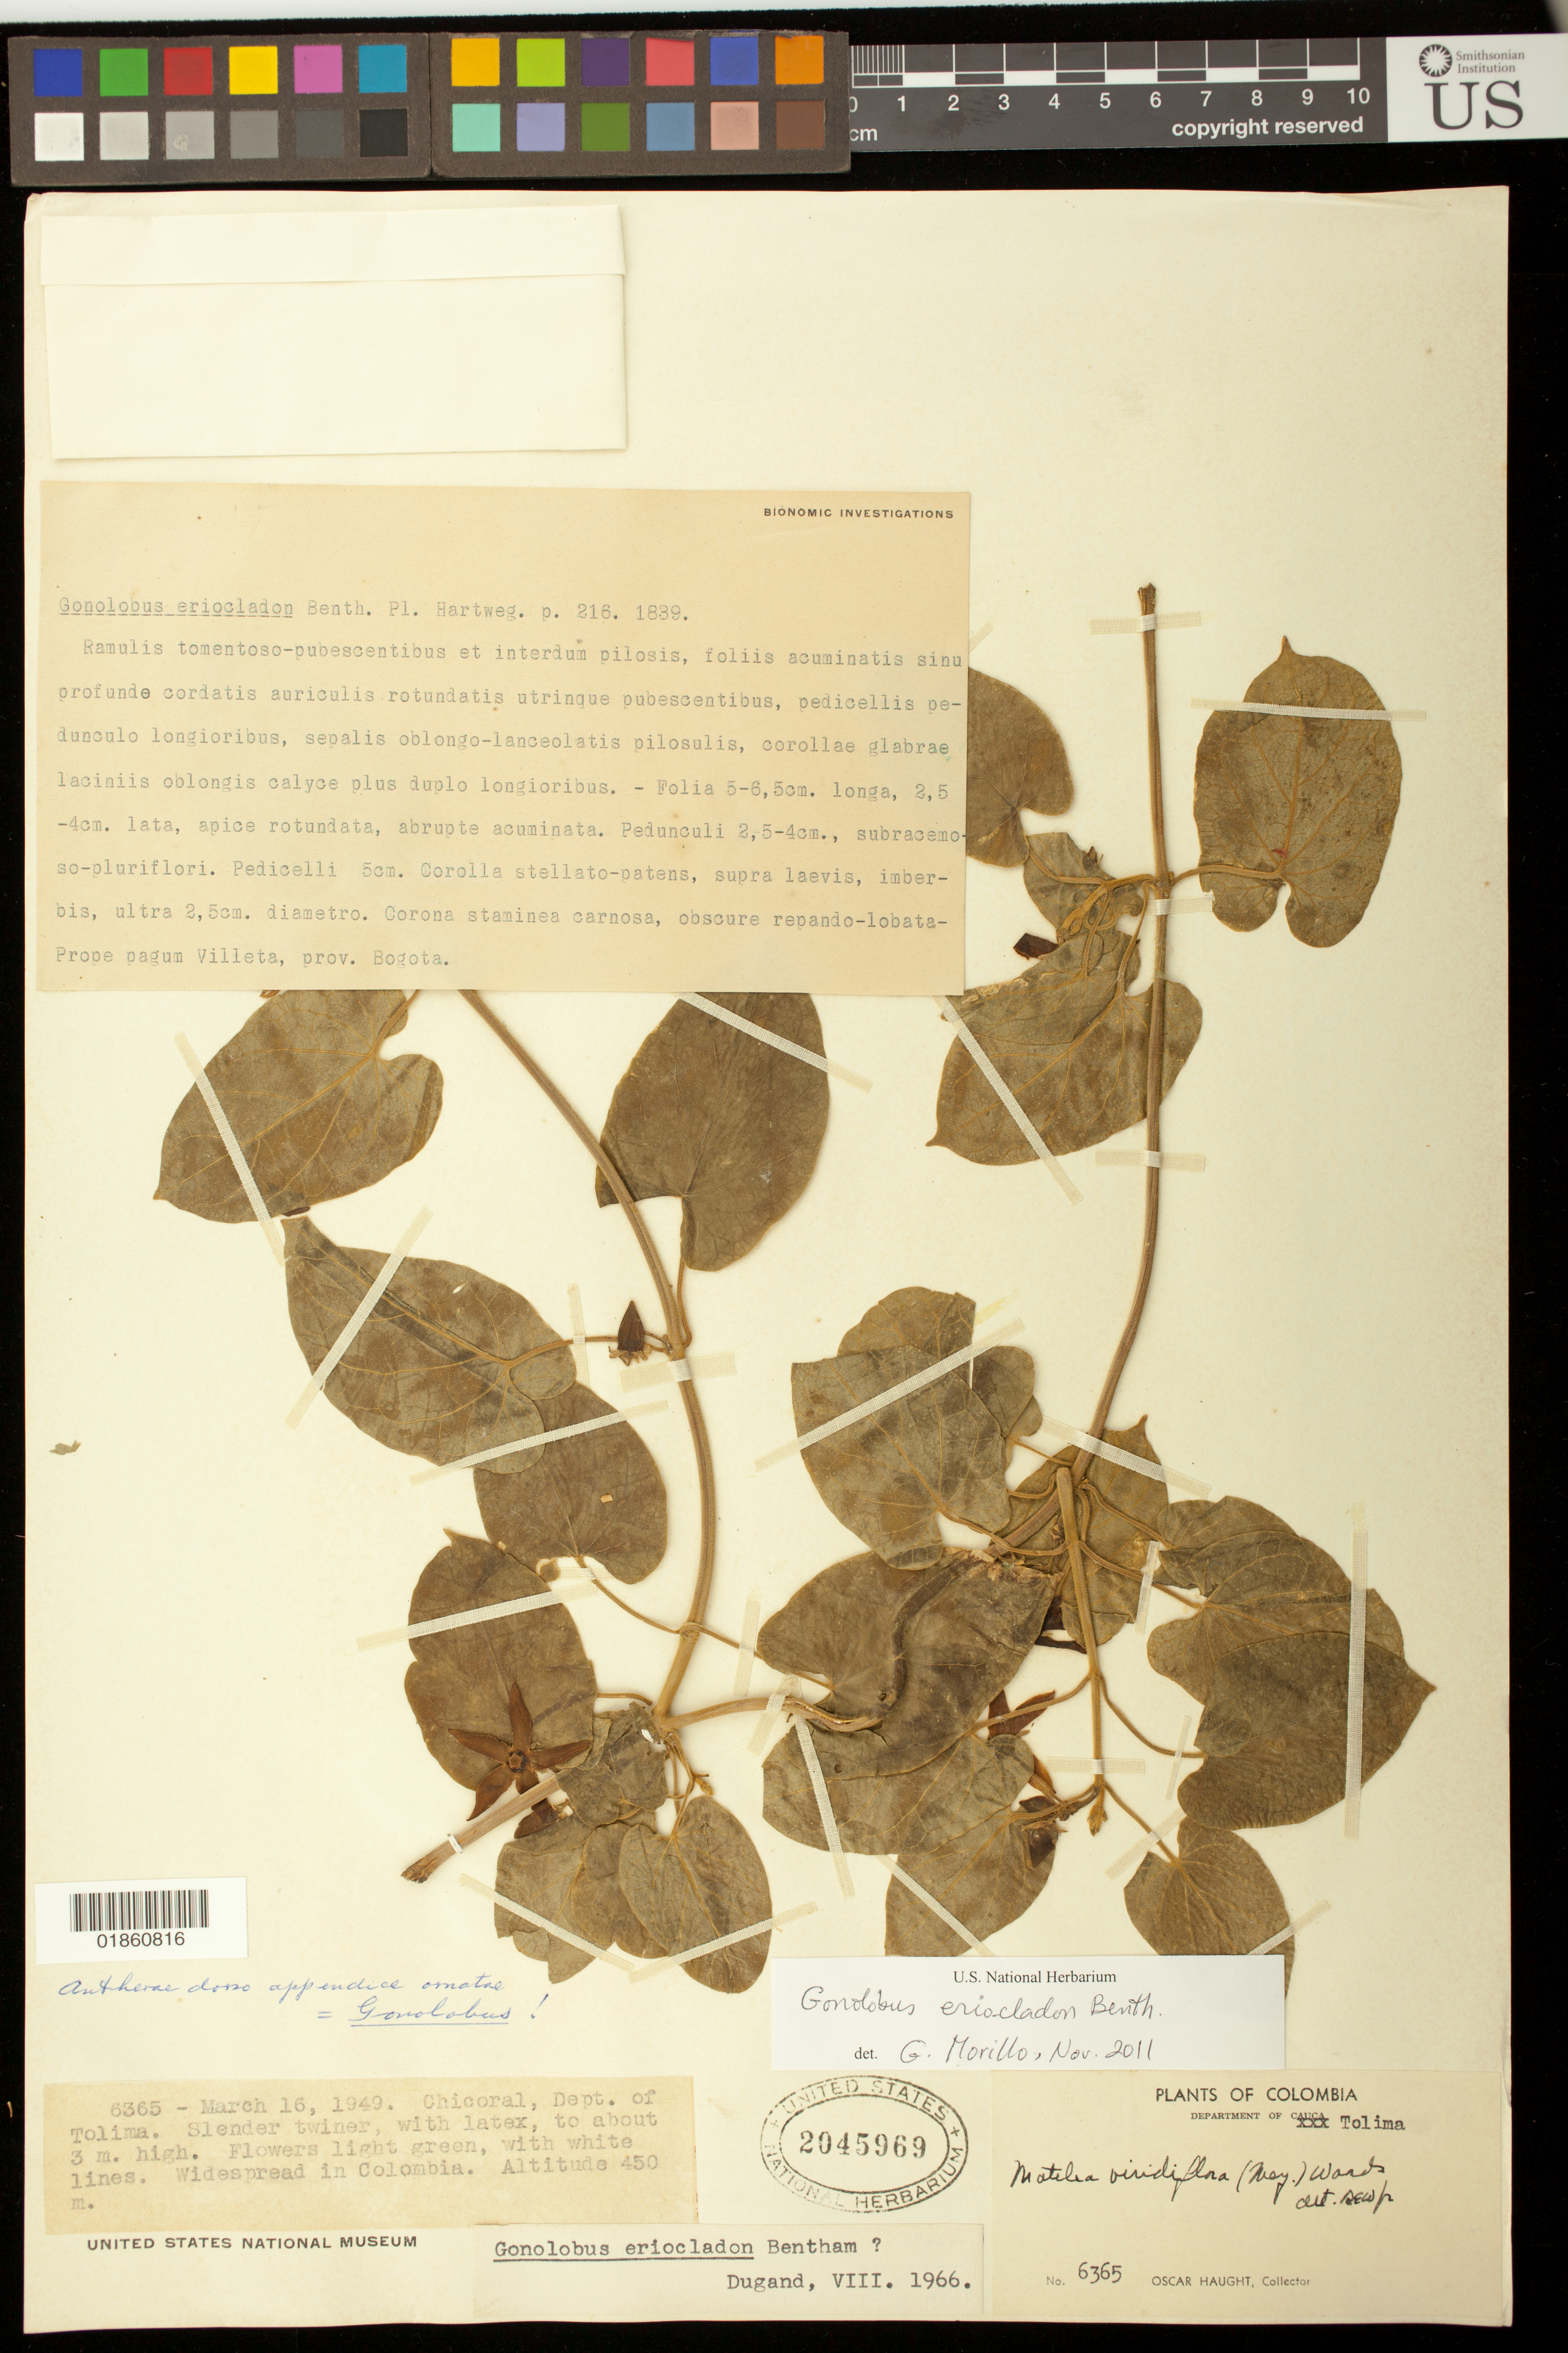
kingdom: Plantae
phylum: Tracheophyta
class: Magnoliopsida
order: Gentianales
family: Apocynaceae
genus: Gonolobus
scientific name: Gonolobus eriocladon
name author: Benth.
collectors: O. Haught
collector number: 6365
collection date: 1949-03-16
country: Colombia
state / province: Tolima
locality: Chicoral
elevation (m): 450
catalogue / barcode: US 2045969